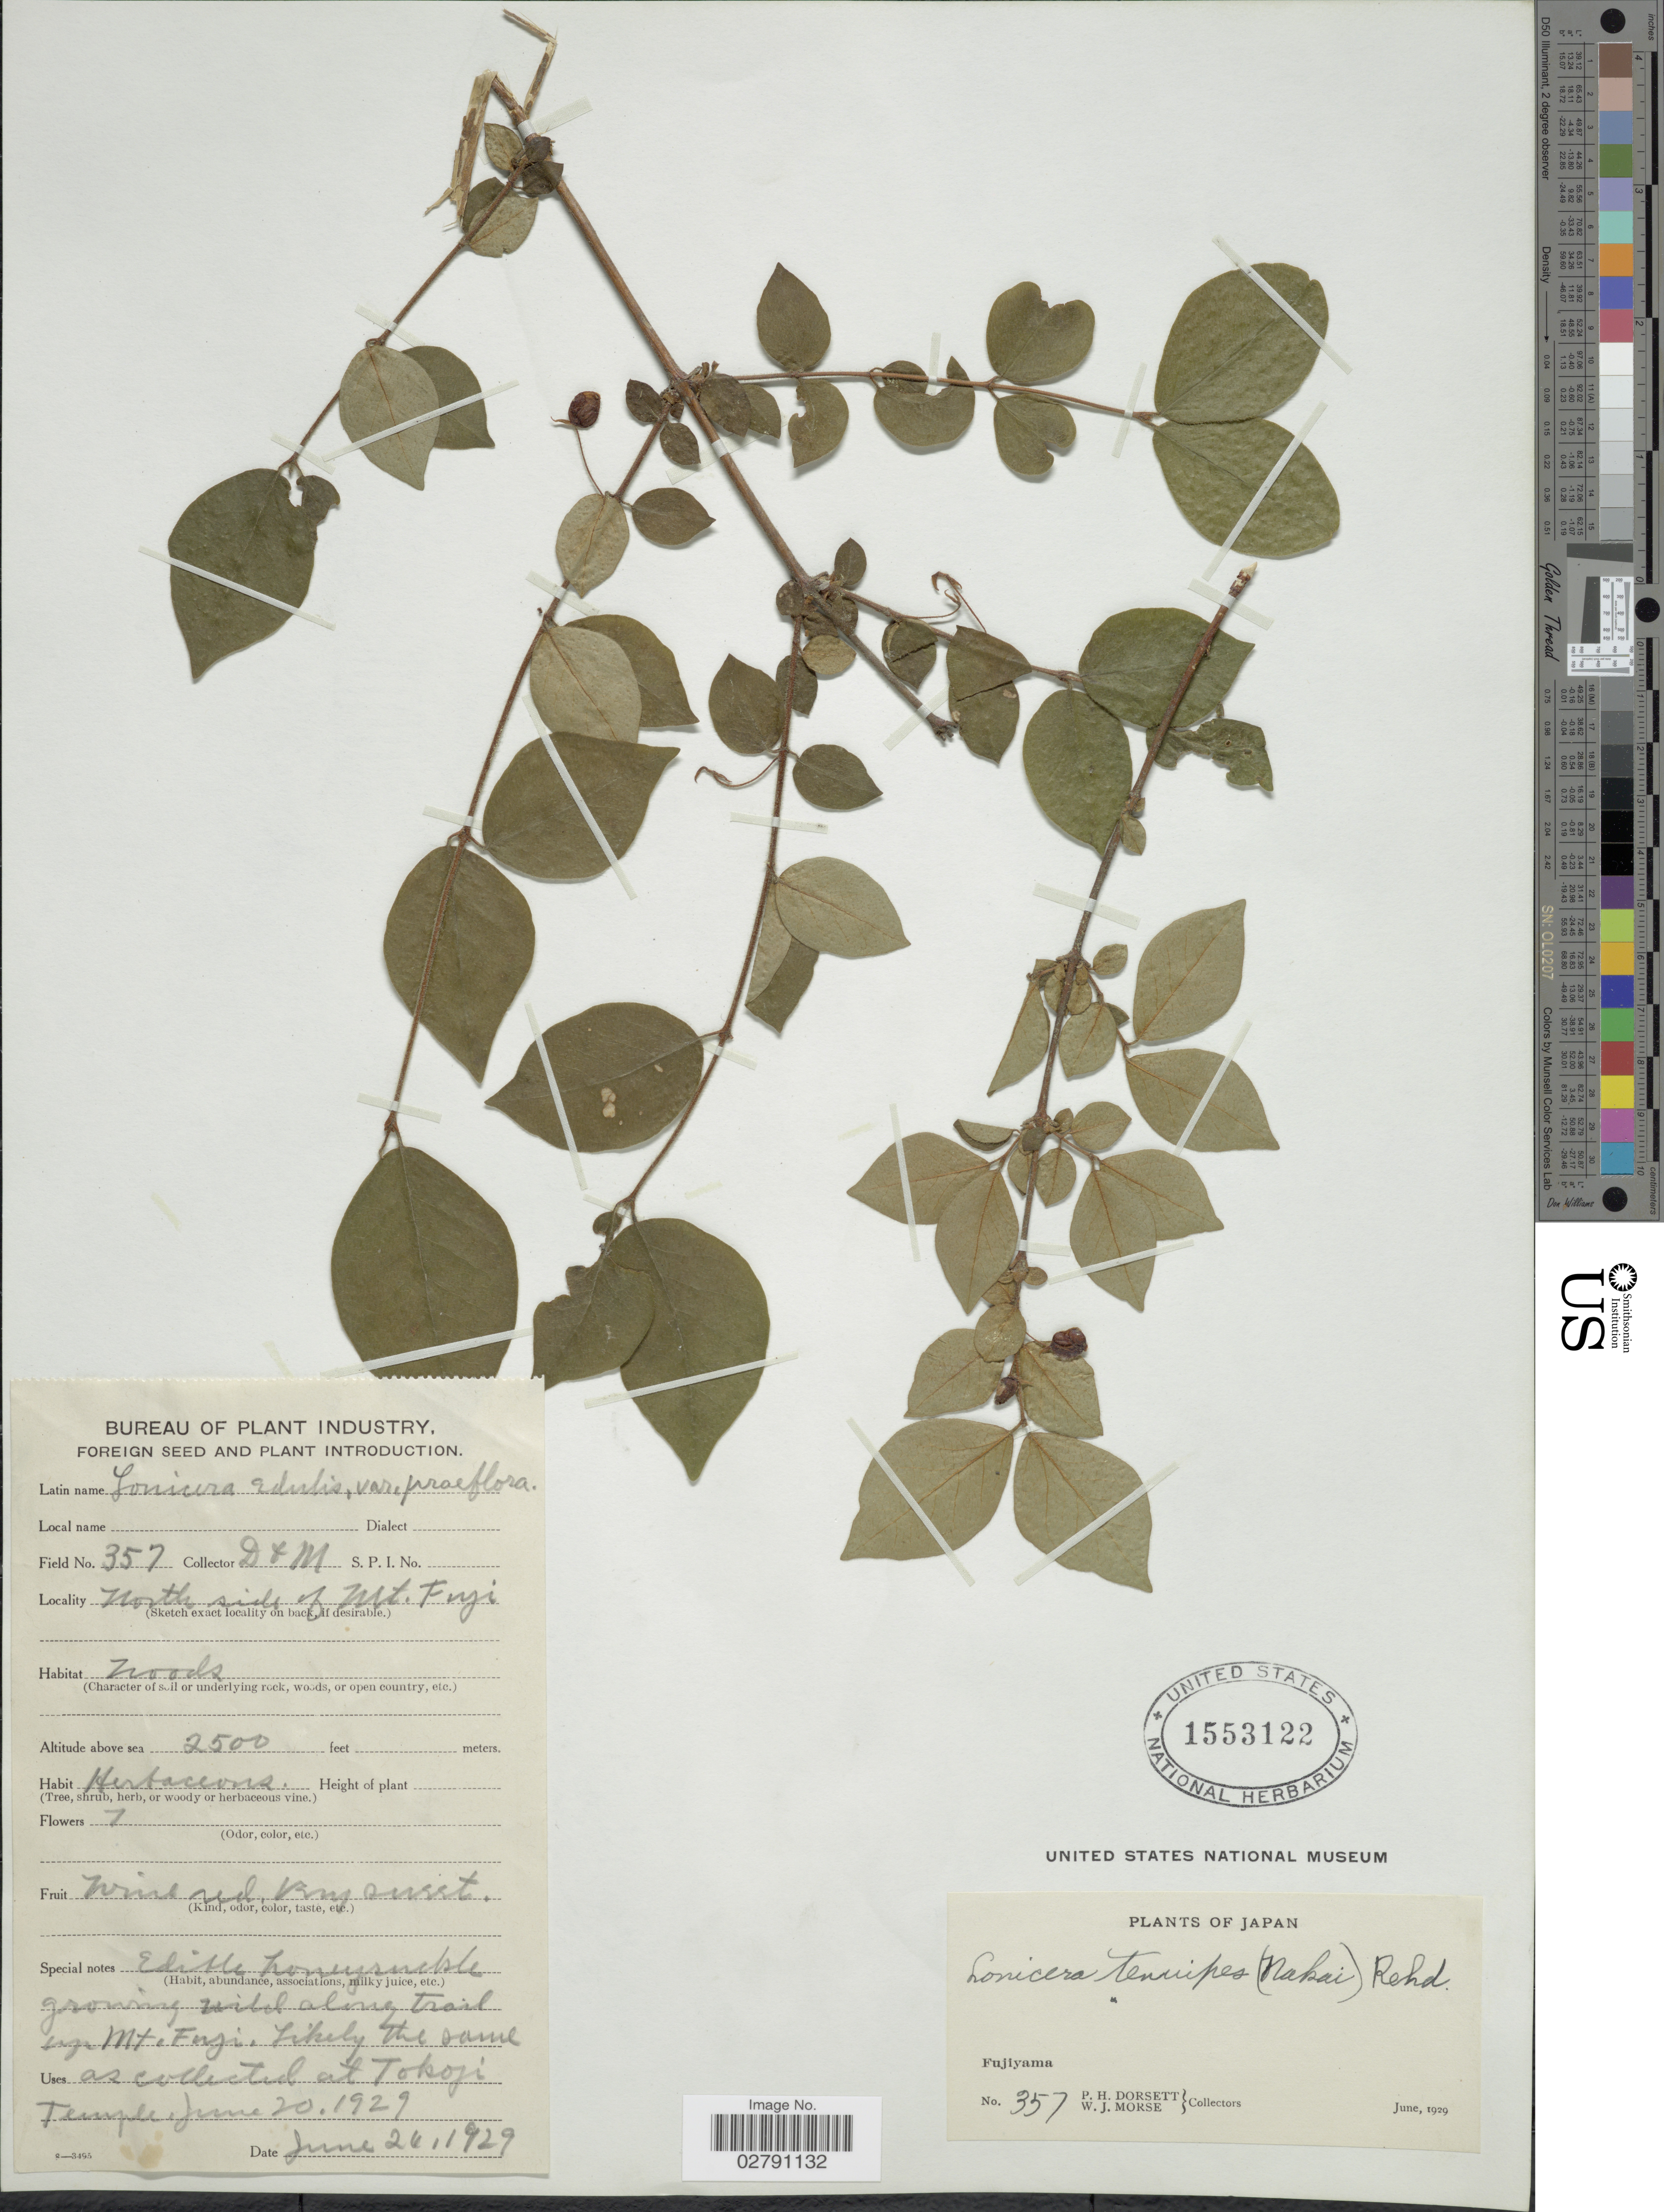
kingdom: Plantae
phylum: Tracheophyta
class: Magnoliopsida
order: Dipsacales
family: Caprifoliaceae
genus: Lonicera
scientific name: Lonicera tenuipes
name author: Nakai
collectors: P. H. Dorsett & W. J. Morse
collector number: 357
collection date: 1929-06-24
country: Japan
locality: Fujiyama. North side of Mt. Fuji.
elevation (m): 762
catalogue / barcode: US 1553122